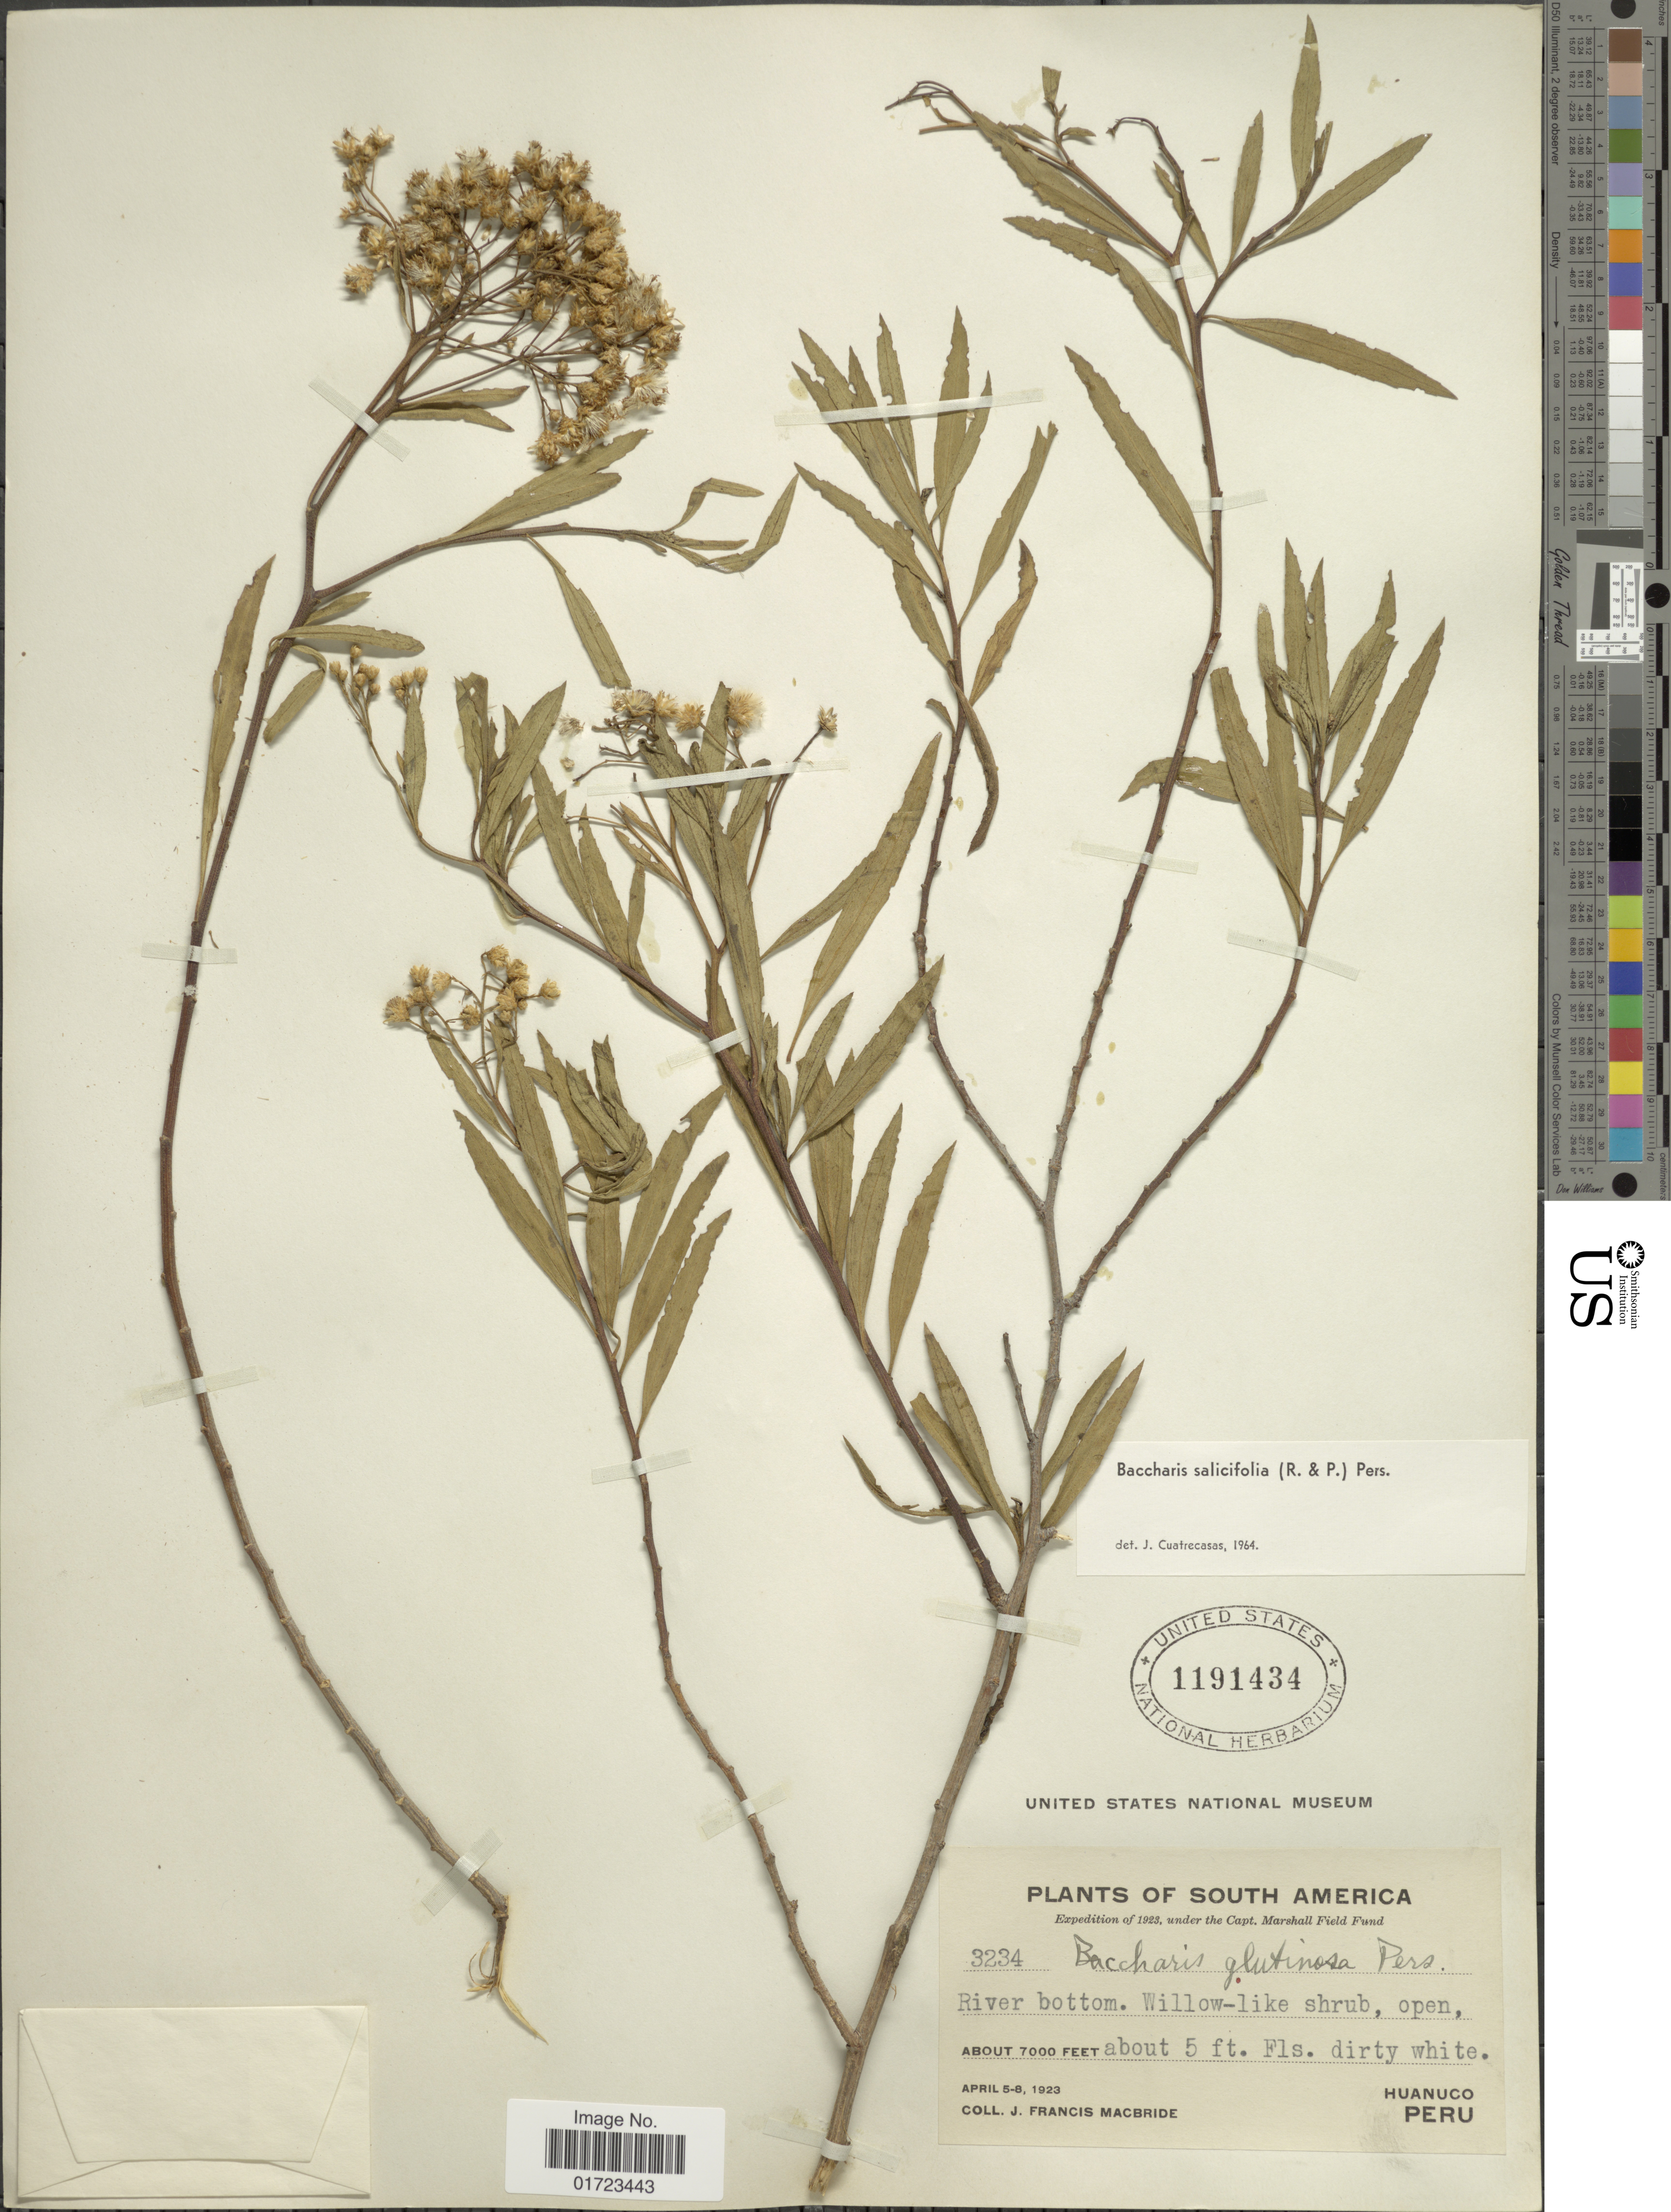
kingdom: Plantae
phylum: Tracheophyta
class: Magnoliopsida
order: Asterales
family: Asteraceae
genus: Baccharis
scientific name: Baccharis salicifolia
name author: (Ruiz & Pav.) Pers.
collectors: J. F. Macbride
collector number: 3234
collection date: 1923-04-05/1923-04-08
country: Peru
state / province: Huánuco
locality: South America. River bottom. Huanuco, Peru.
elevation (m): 2134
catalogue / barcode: US 1191434